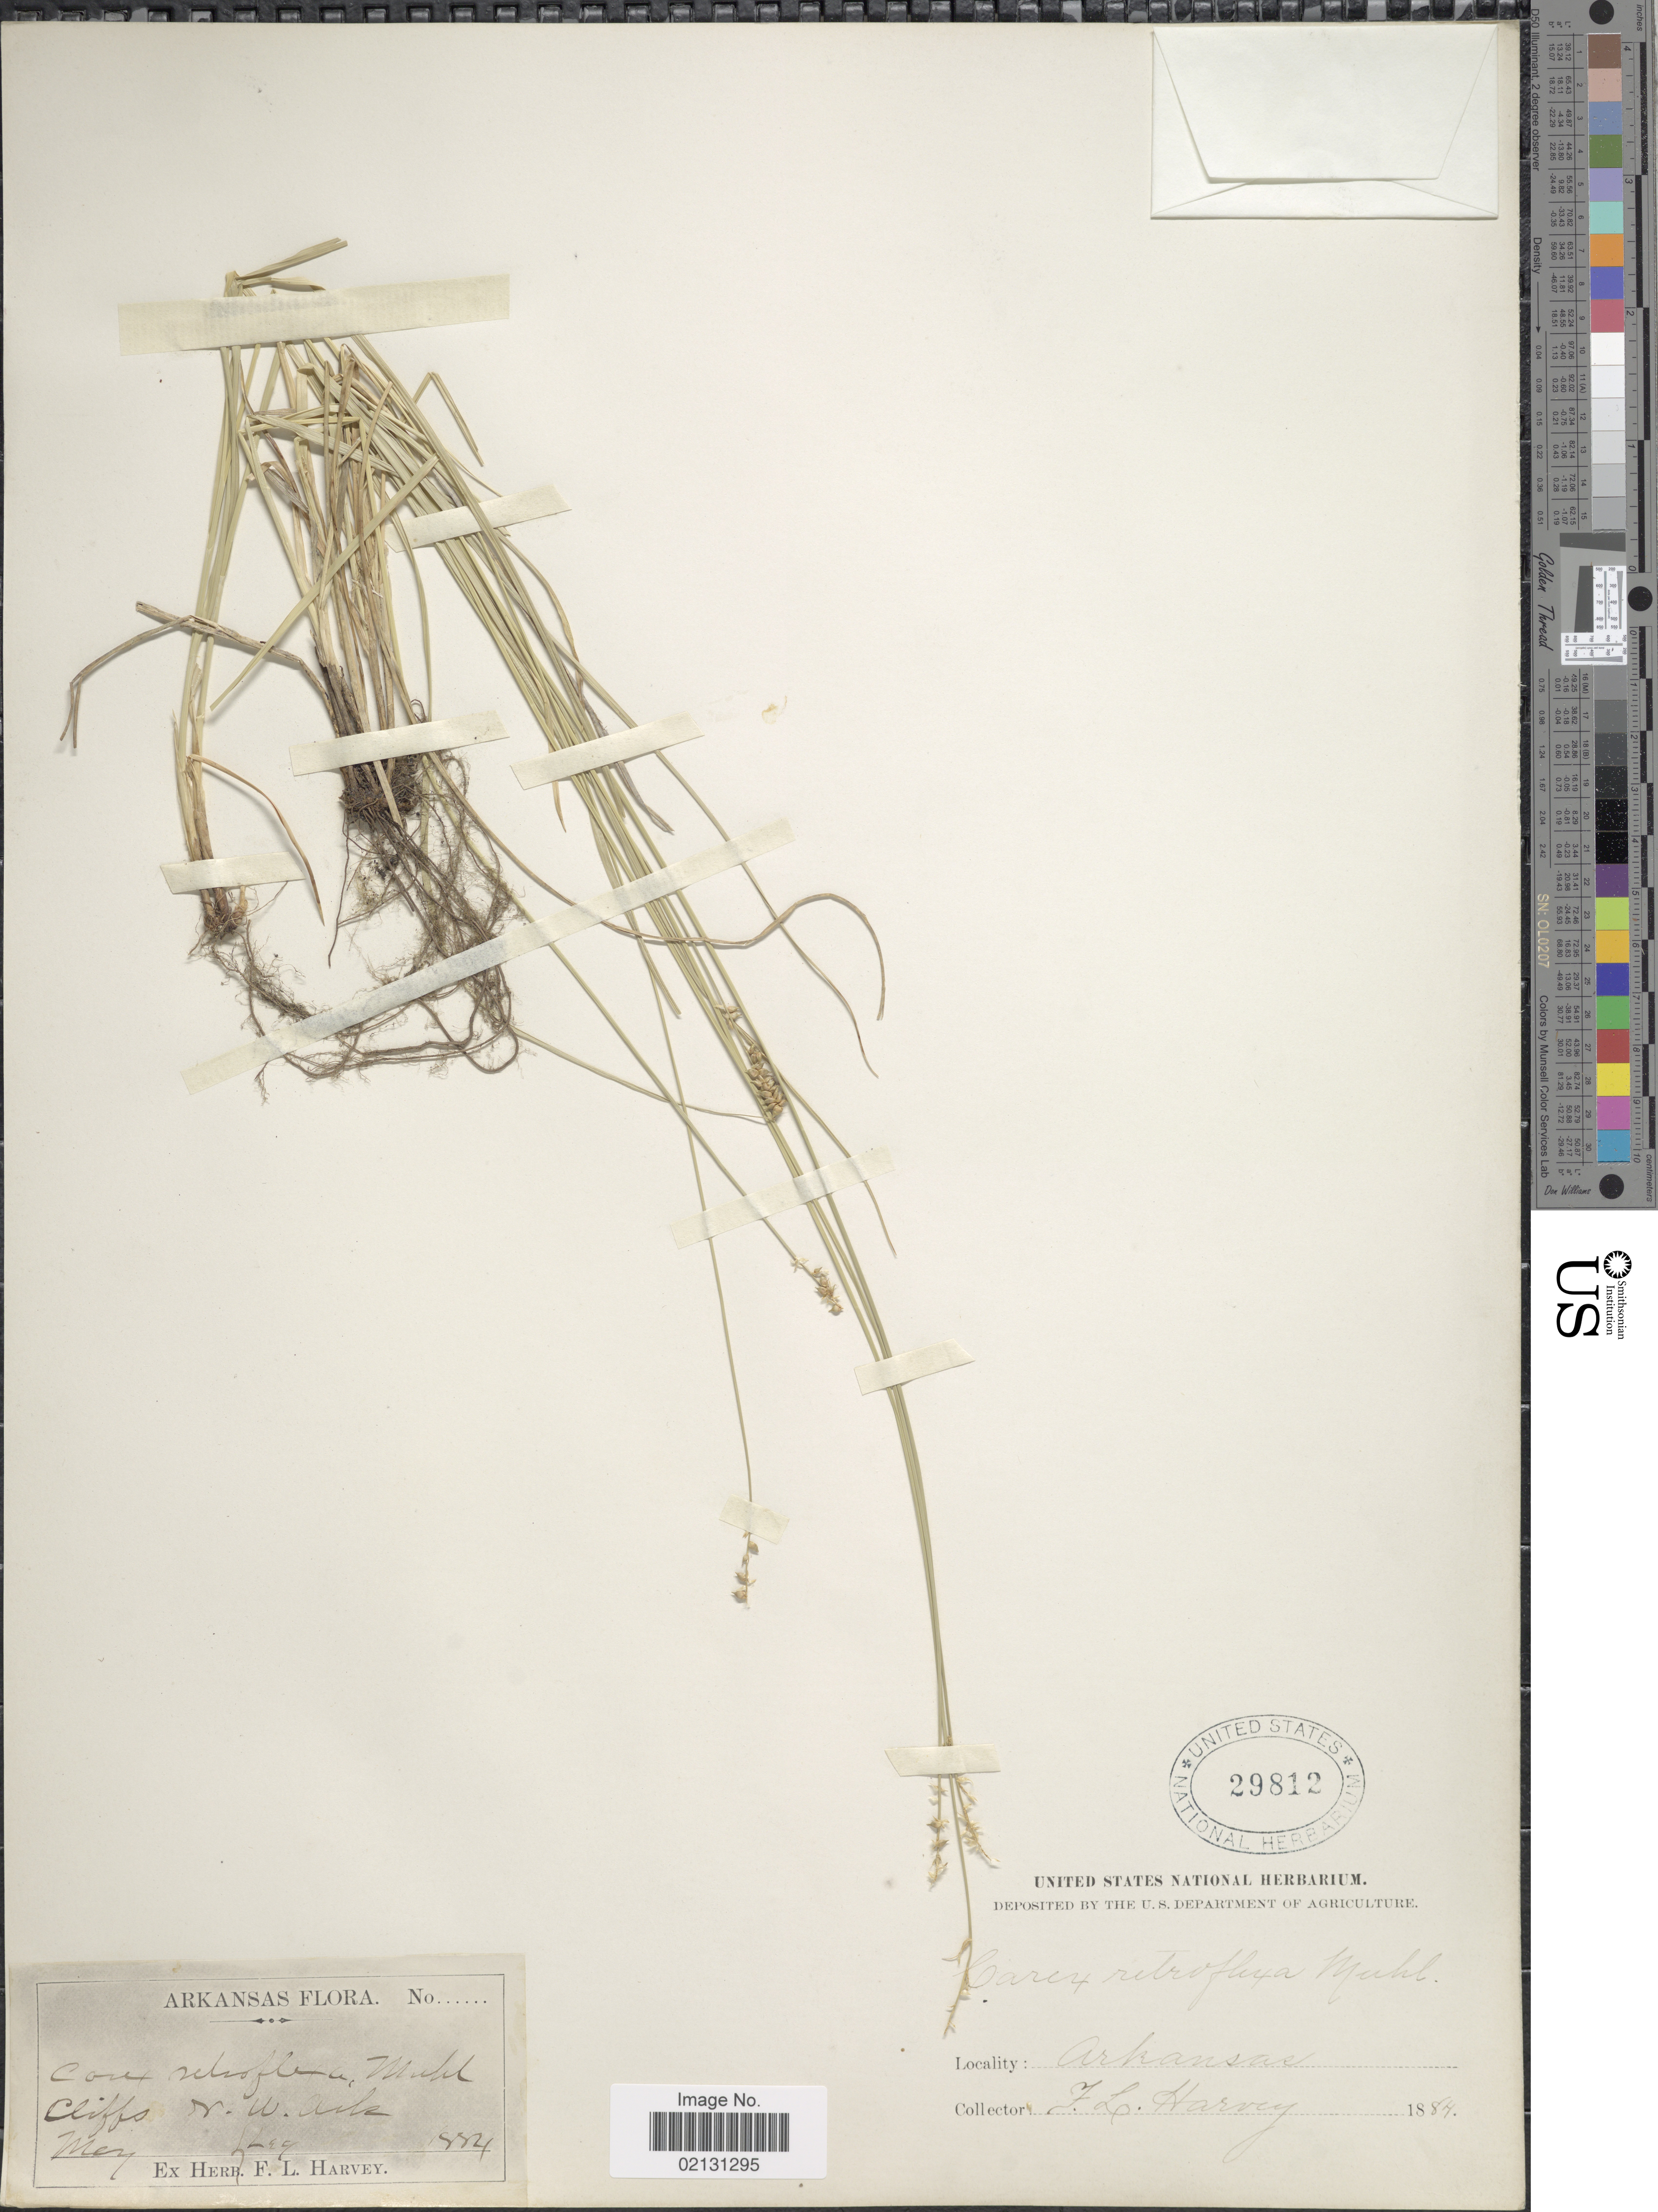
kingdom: Plantae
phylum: Tracheophyta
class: Liliopsida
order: Poales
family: Cyperaceae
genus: Carex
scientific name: Carex retroflexa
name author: Muhl. ex Willd.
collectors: F. L. Harvey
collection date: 1884-05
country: United States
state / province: Arkansas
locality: Cliffs, N.W. Ark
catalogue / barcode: US 29812